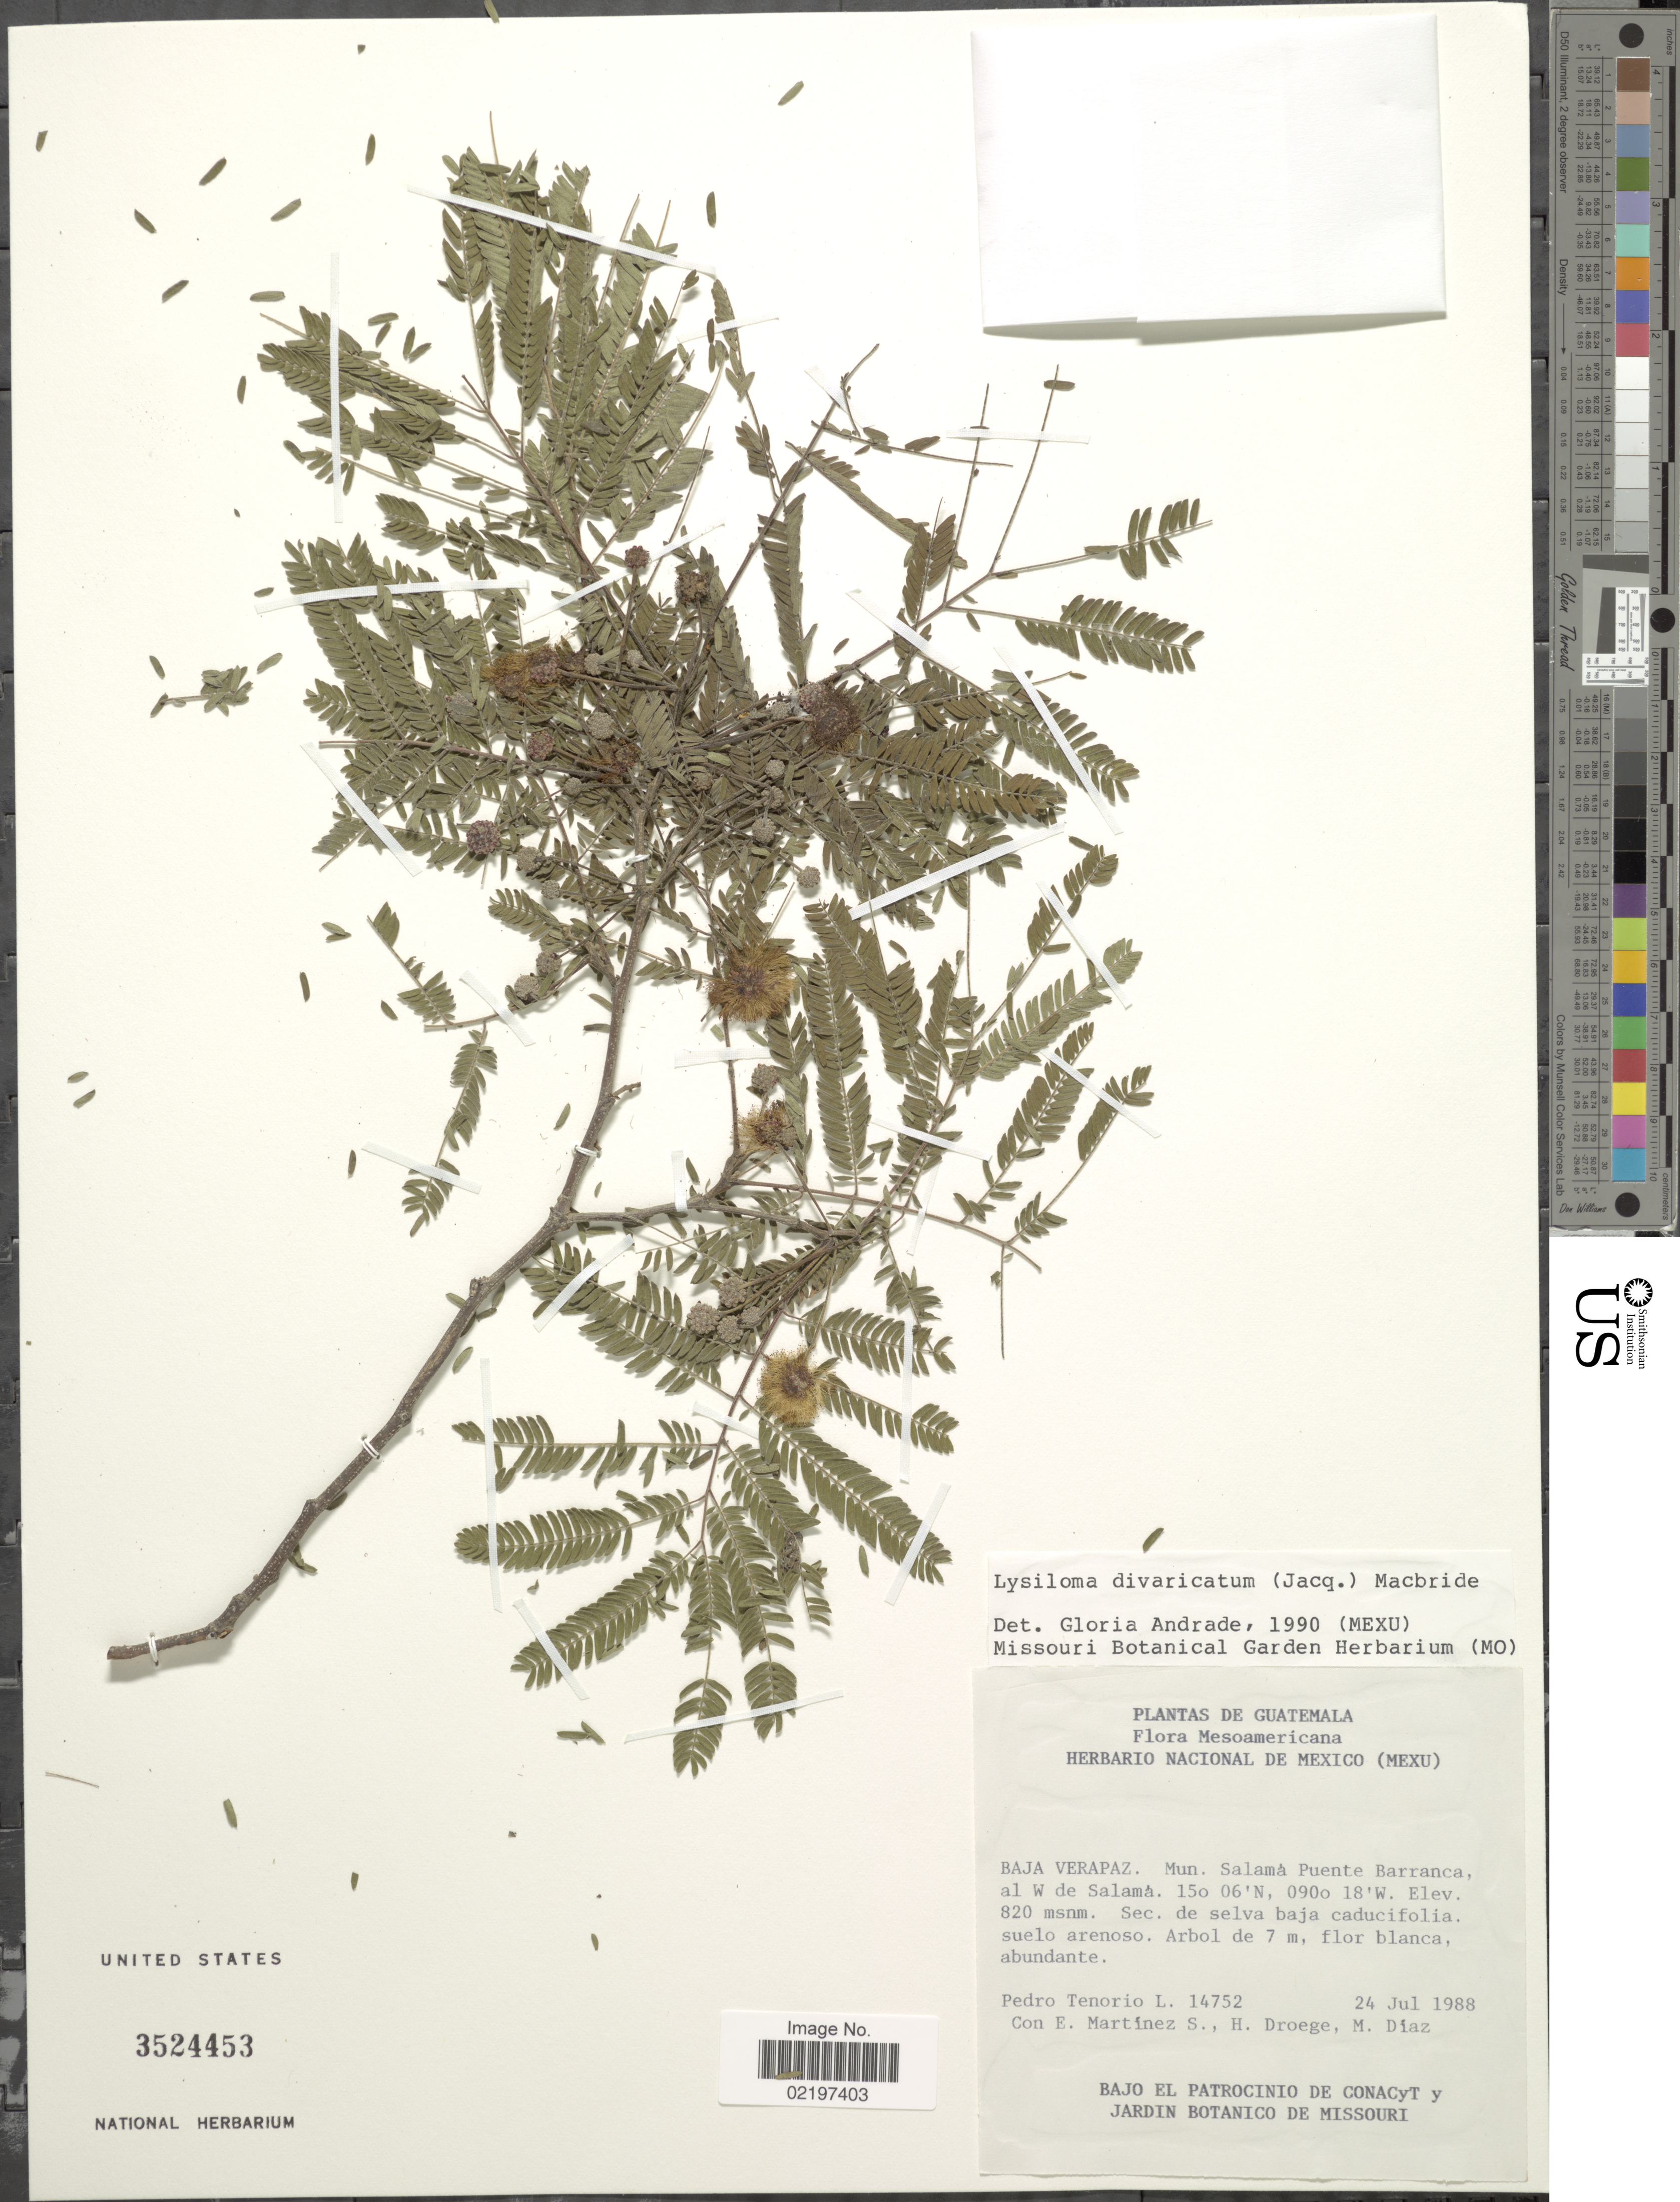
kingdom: Plantae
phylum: Tracheophyta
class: Magnoliopsida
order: Fabales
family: Fabaceae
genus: Lysiloma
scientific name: Lysiloma divaricatum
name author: (Jacq.) J.F. Macbr.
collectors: P. Tenorio L., E. M. Martínez S., H. Droege & M. Díaz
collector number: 14752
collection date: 1988-07-24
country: Guatemala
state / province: Baja Verapaz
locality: Mesoamericana, Mun. Salamá Puenta Barranca, al W de Salamá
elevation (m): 820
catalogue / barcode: US 3524453